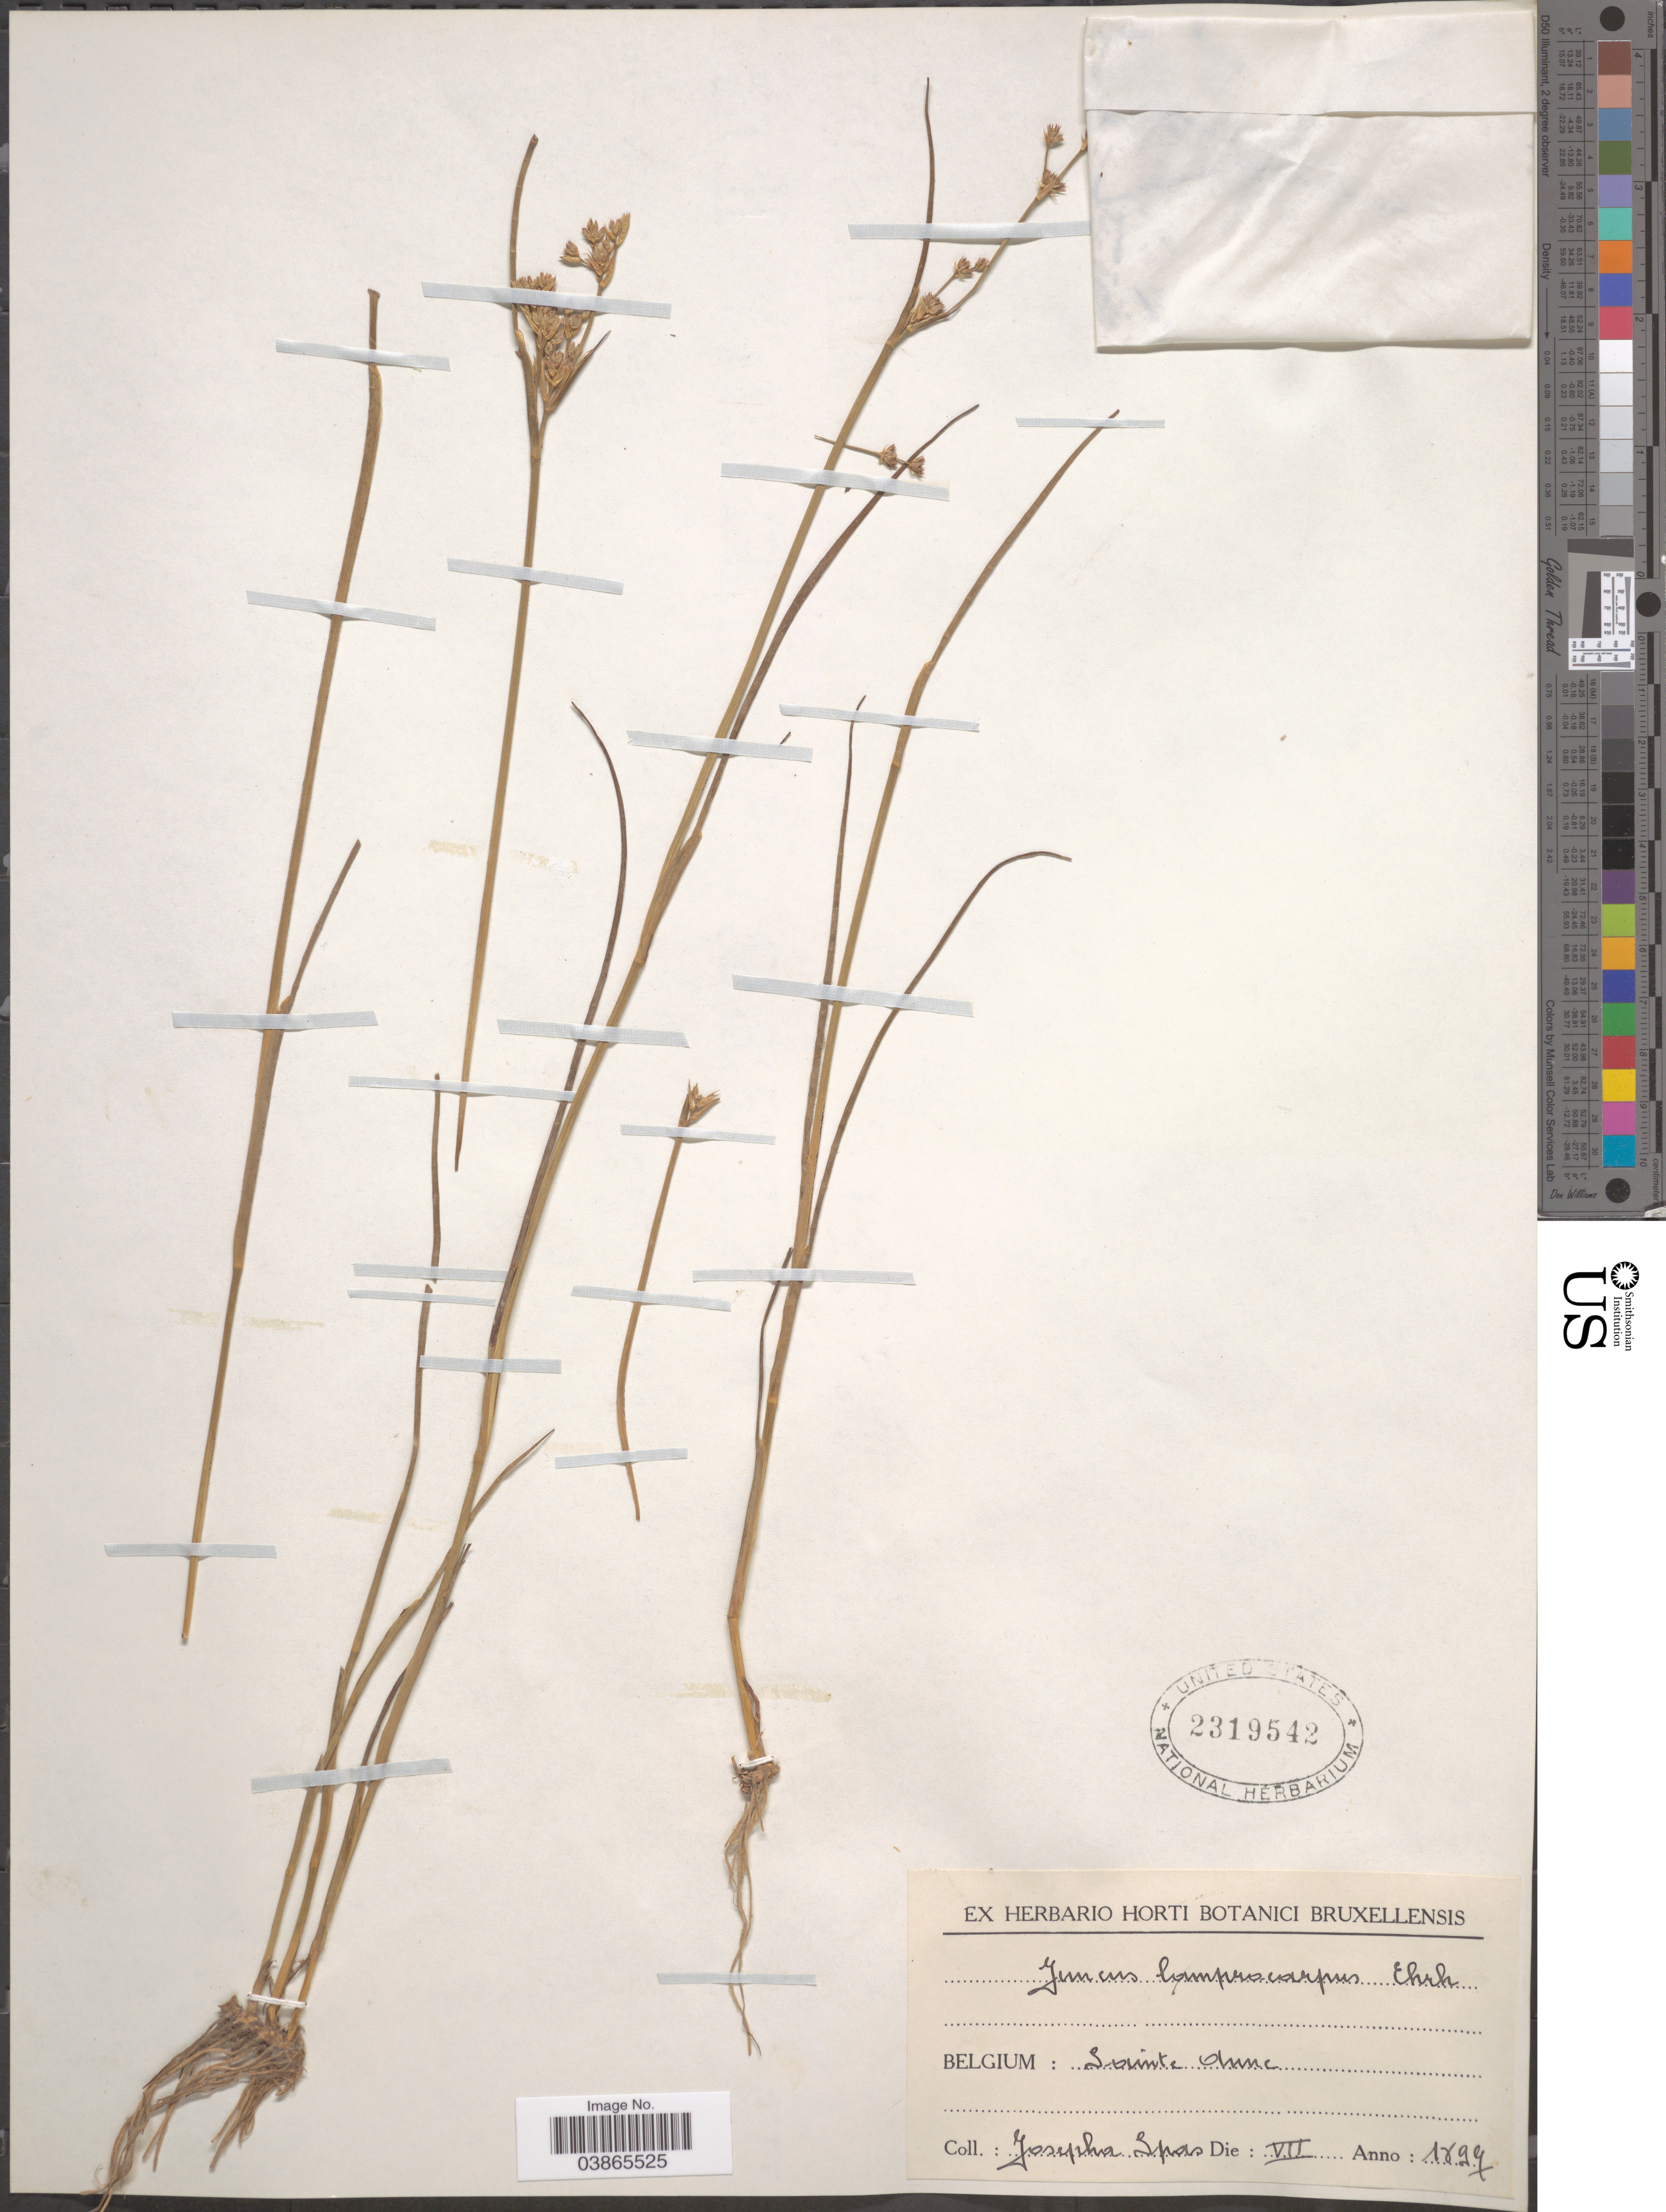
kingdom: Plantae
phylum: Tracheophyta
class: Liliopsida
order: Poales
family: Juncaceae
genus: Juncus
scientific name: Juncus lampocarpus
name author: Ehrh.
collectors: J. Spas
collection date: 1897-07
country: Belgium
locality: Sainte Anne.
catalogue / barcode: US 2319542